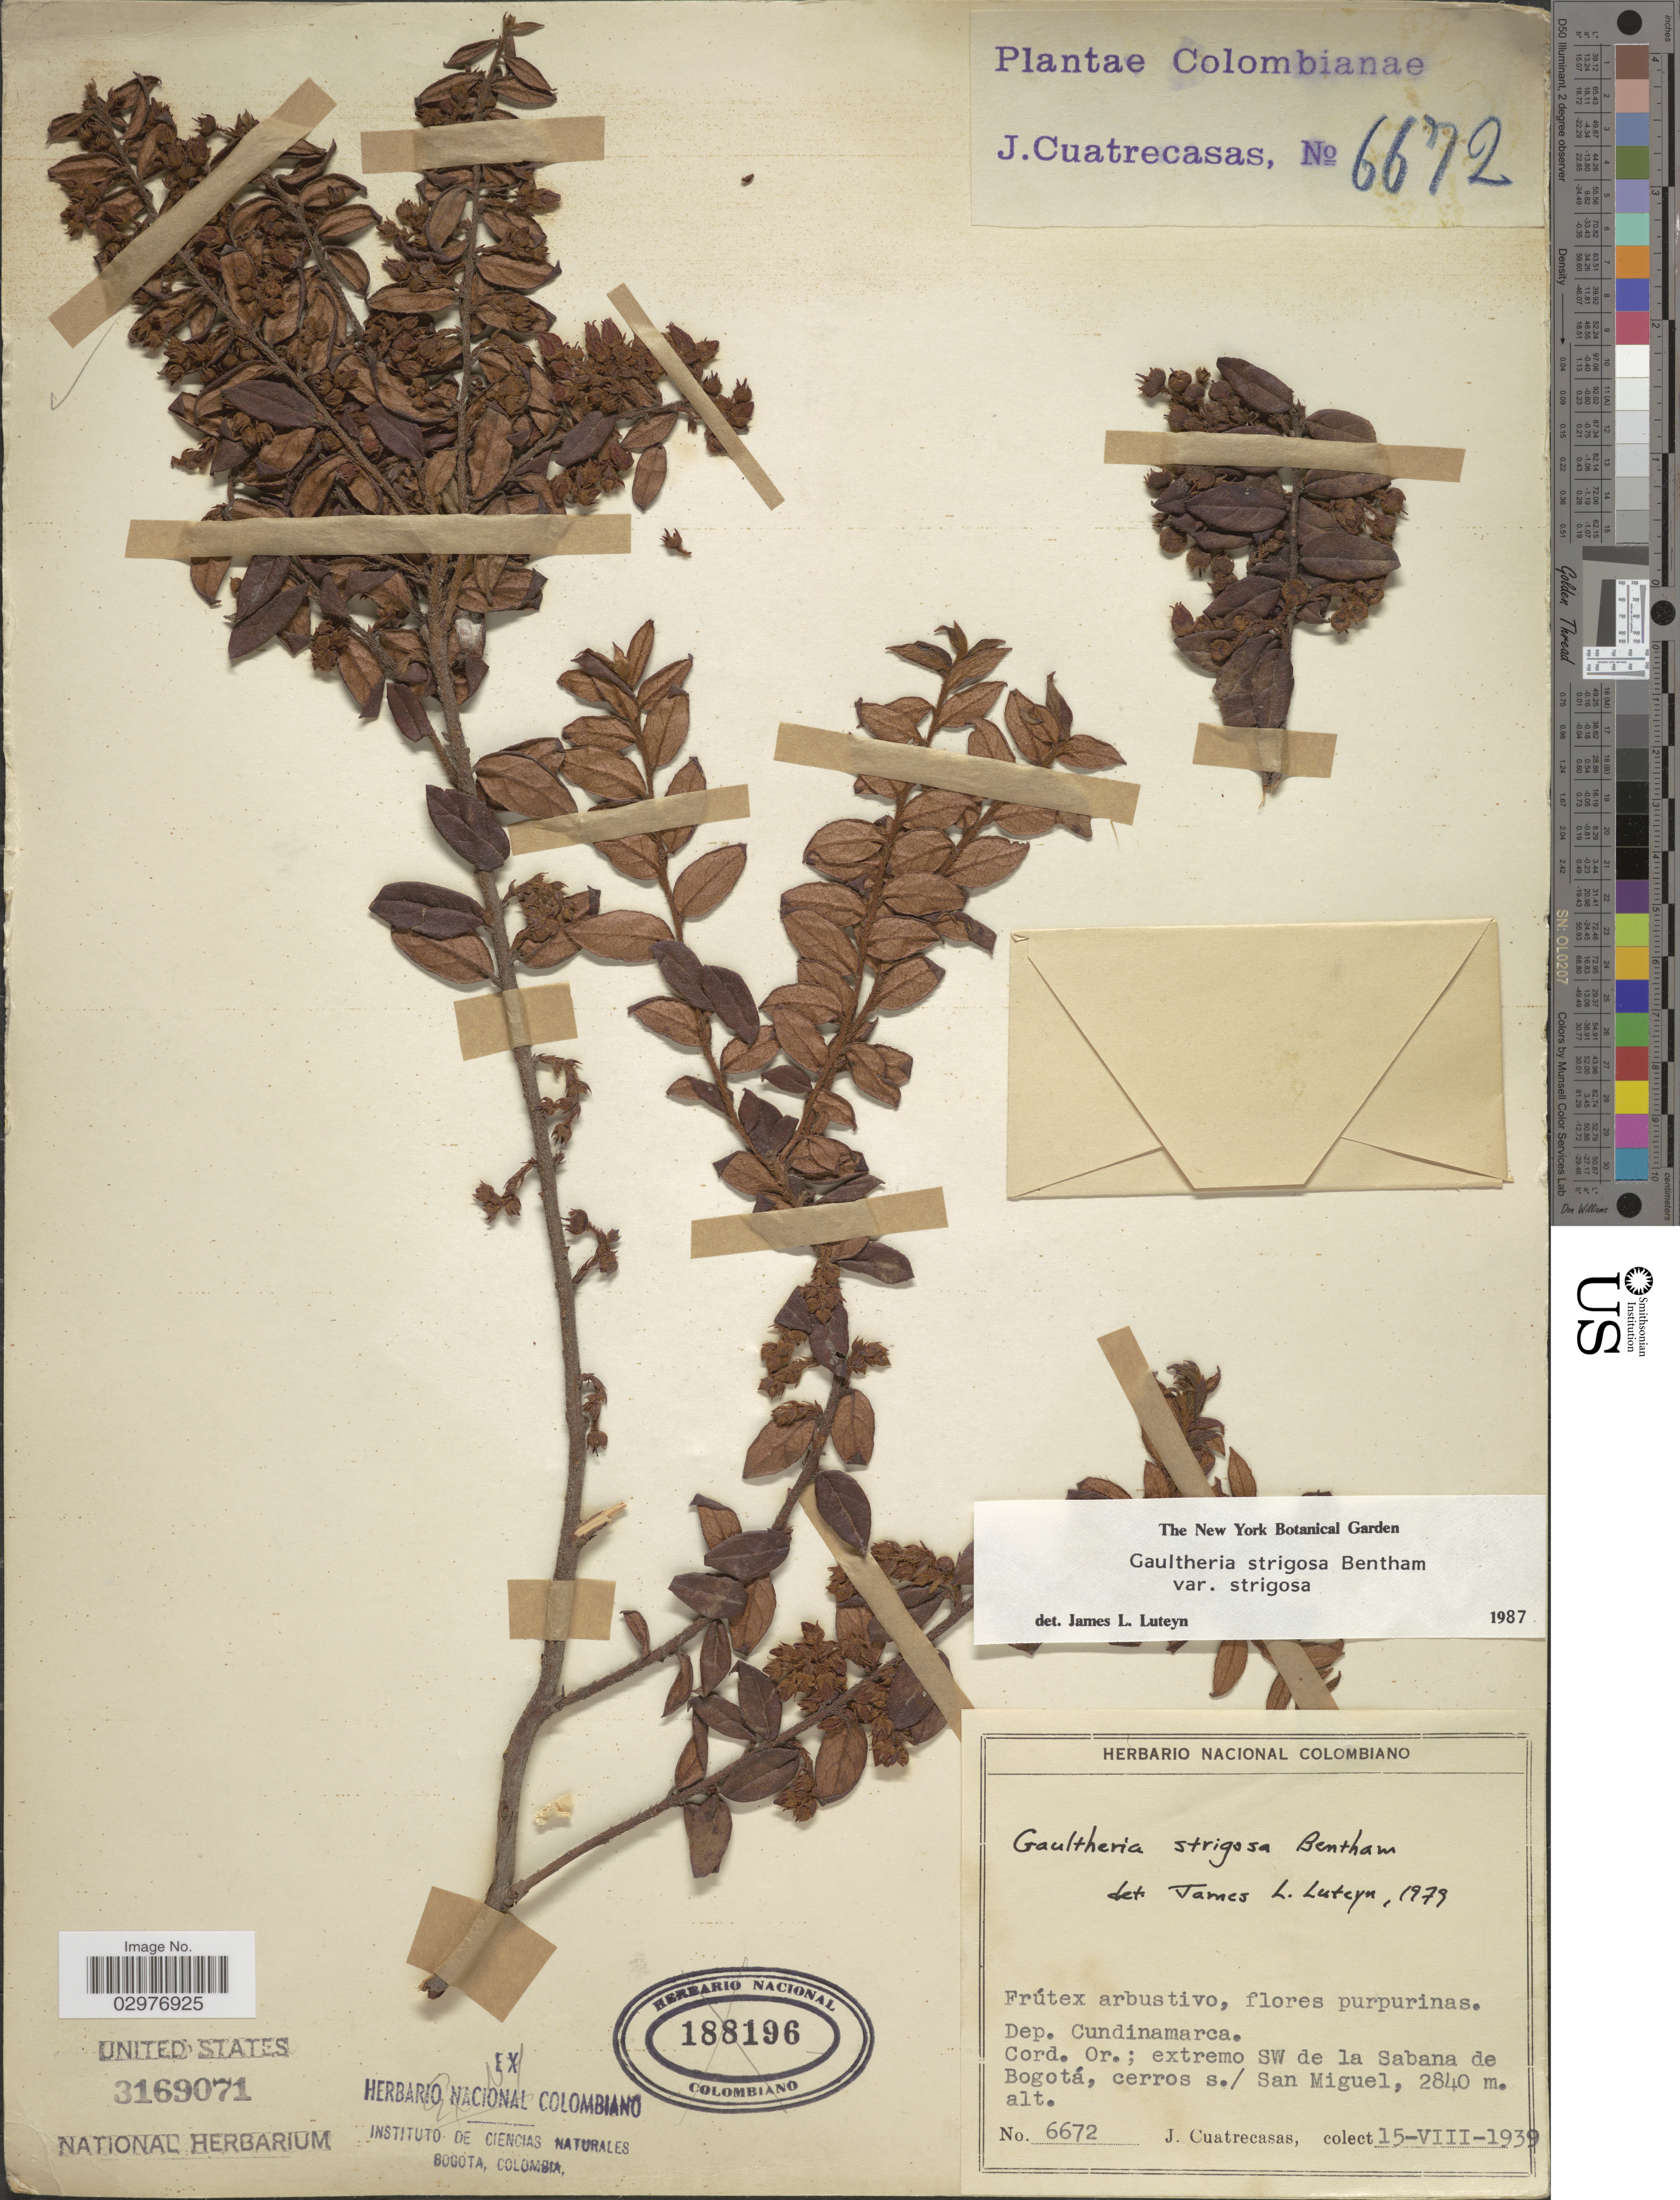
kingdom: Plantae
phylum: Tracheophyta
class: Magnoliopsida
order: Ericales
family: Ericaceae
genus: Gaultheria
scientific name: Gaultheria strigosa var. strigosa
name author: Benth.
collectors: J. Cuatrecasas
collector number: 6672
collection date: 1939-08-15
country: Colombia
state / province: Cundinamarca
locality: Dep. Cundinamarca. Cord. Or.; extremo SW de la Sabana de Bogotá, cerros s./ San Miguel.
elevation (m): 2840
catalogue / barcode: US 3169071